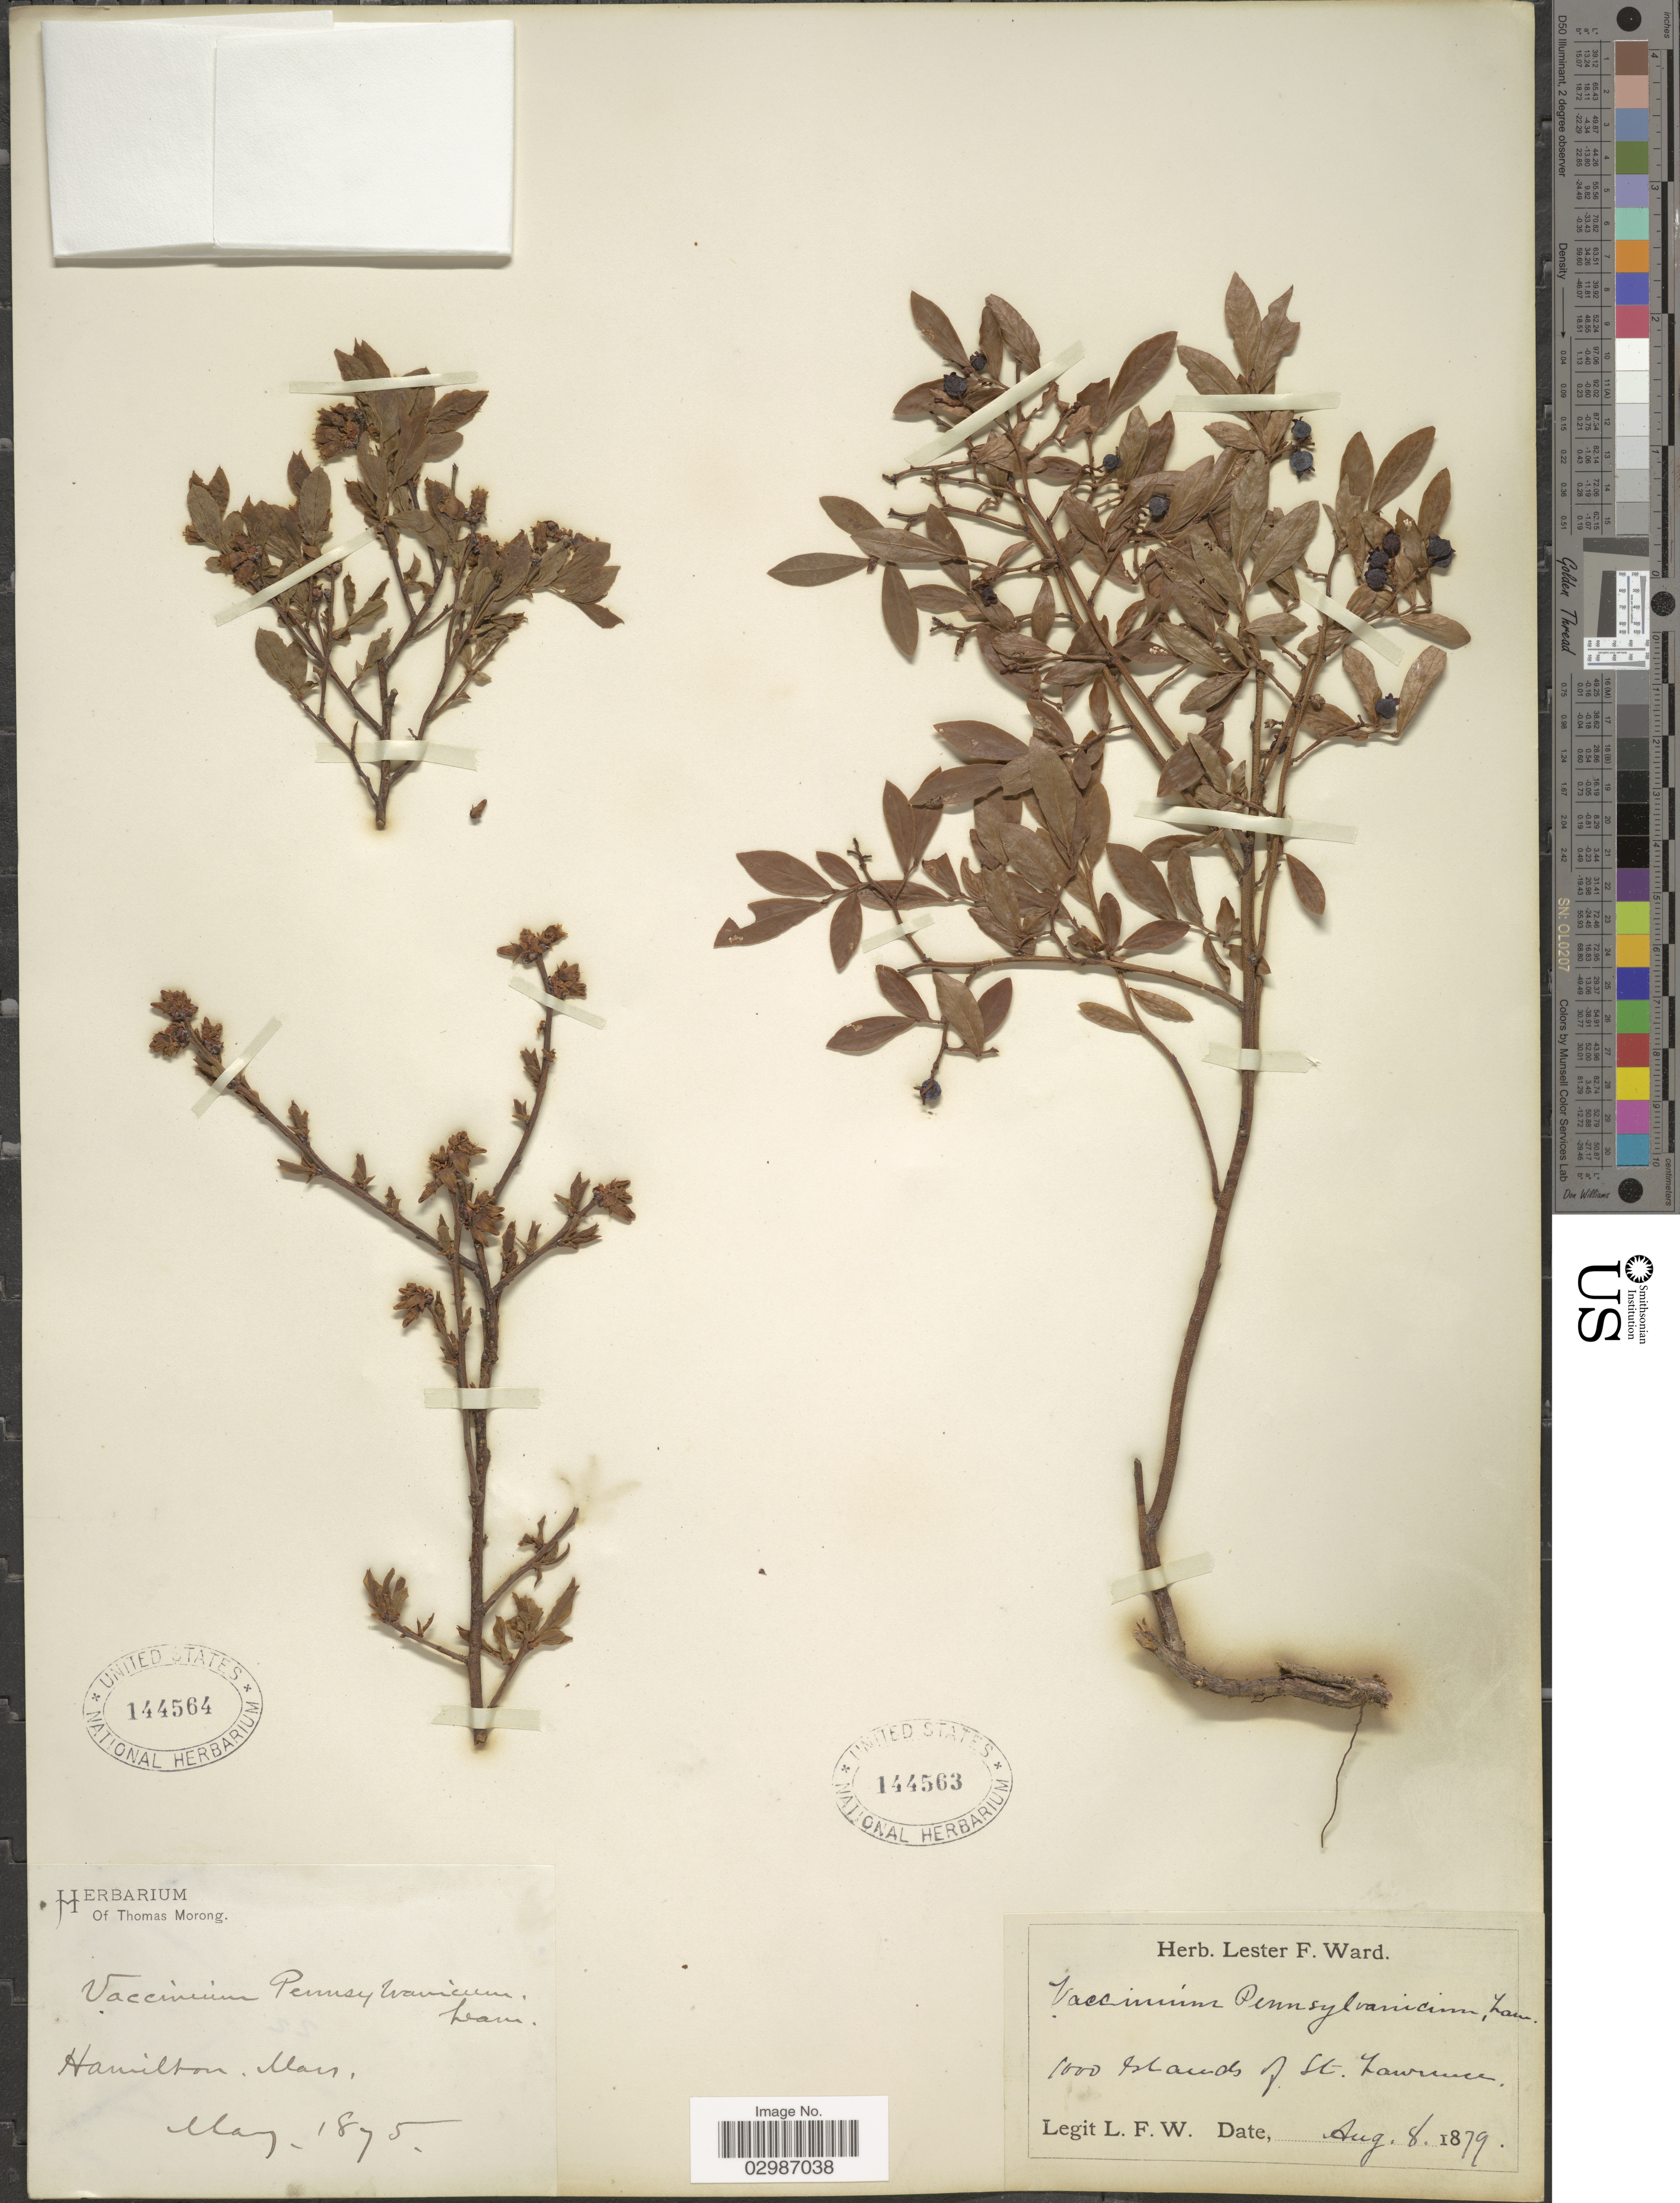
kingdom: Plantae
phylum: Tracheophyta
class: Magnoliopsida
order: Ericales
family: Ericaceae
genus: Vaccinium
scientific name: Vaccinium angustifolium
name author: Aiton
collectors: ex Herb. T. Morong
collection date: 1875-05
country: United States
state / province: Massachusetts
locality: Hamilton.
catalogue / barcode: US 144564-2